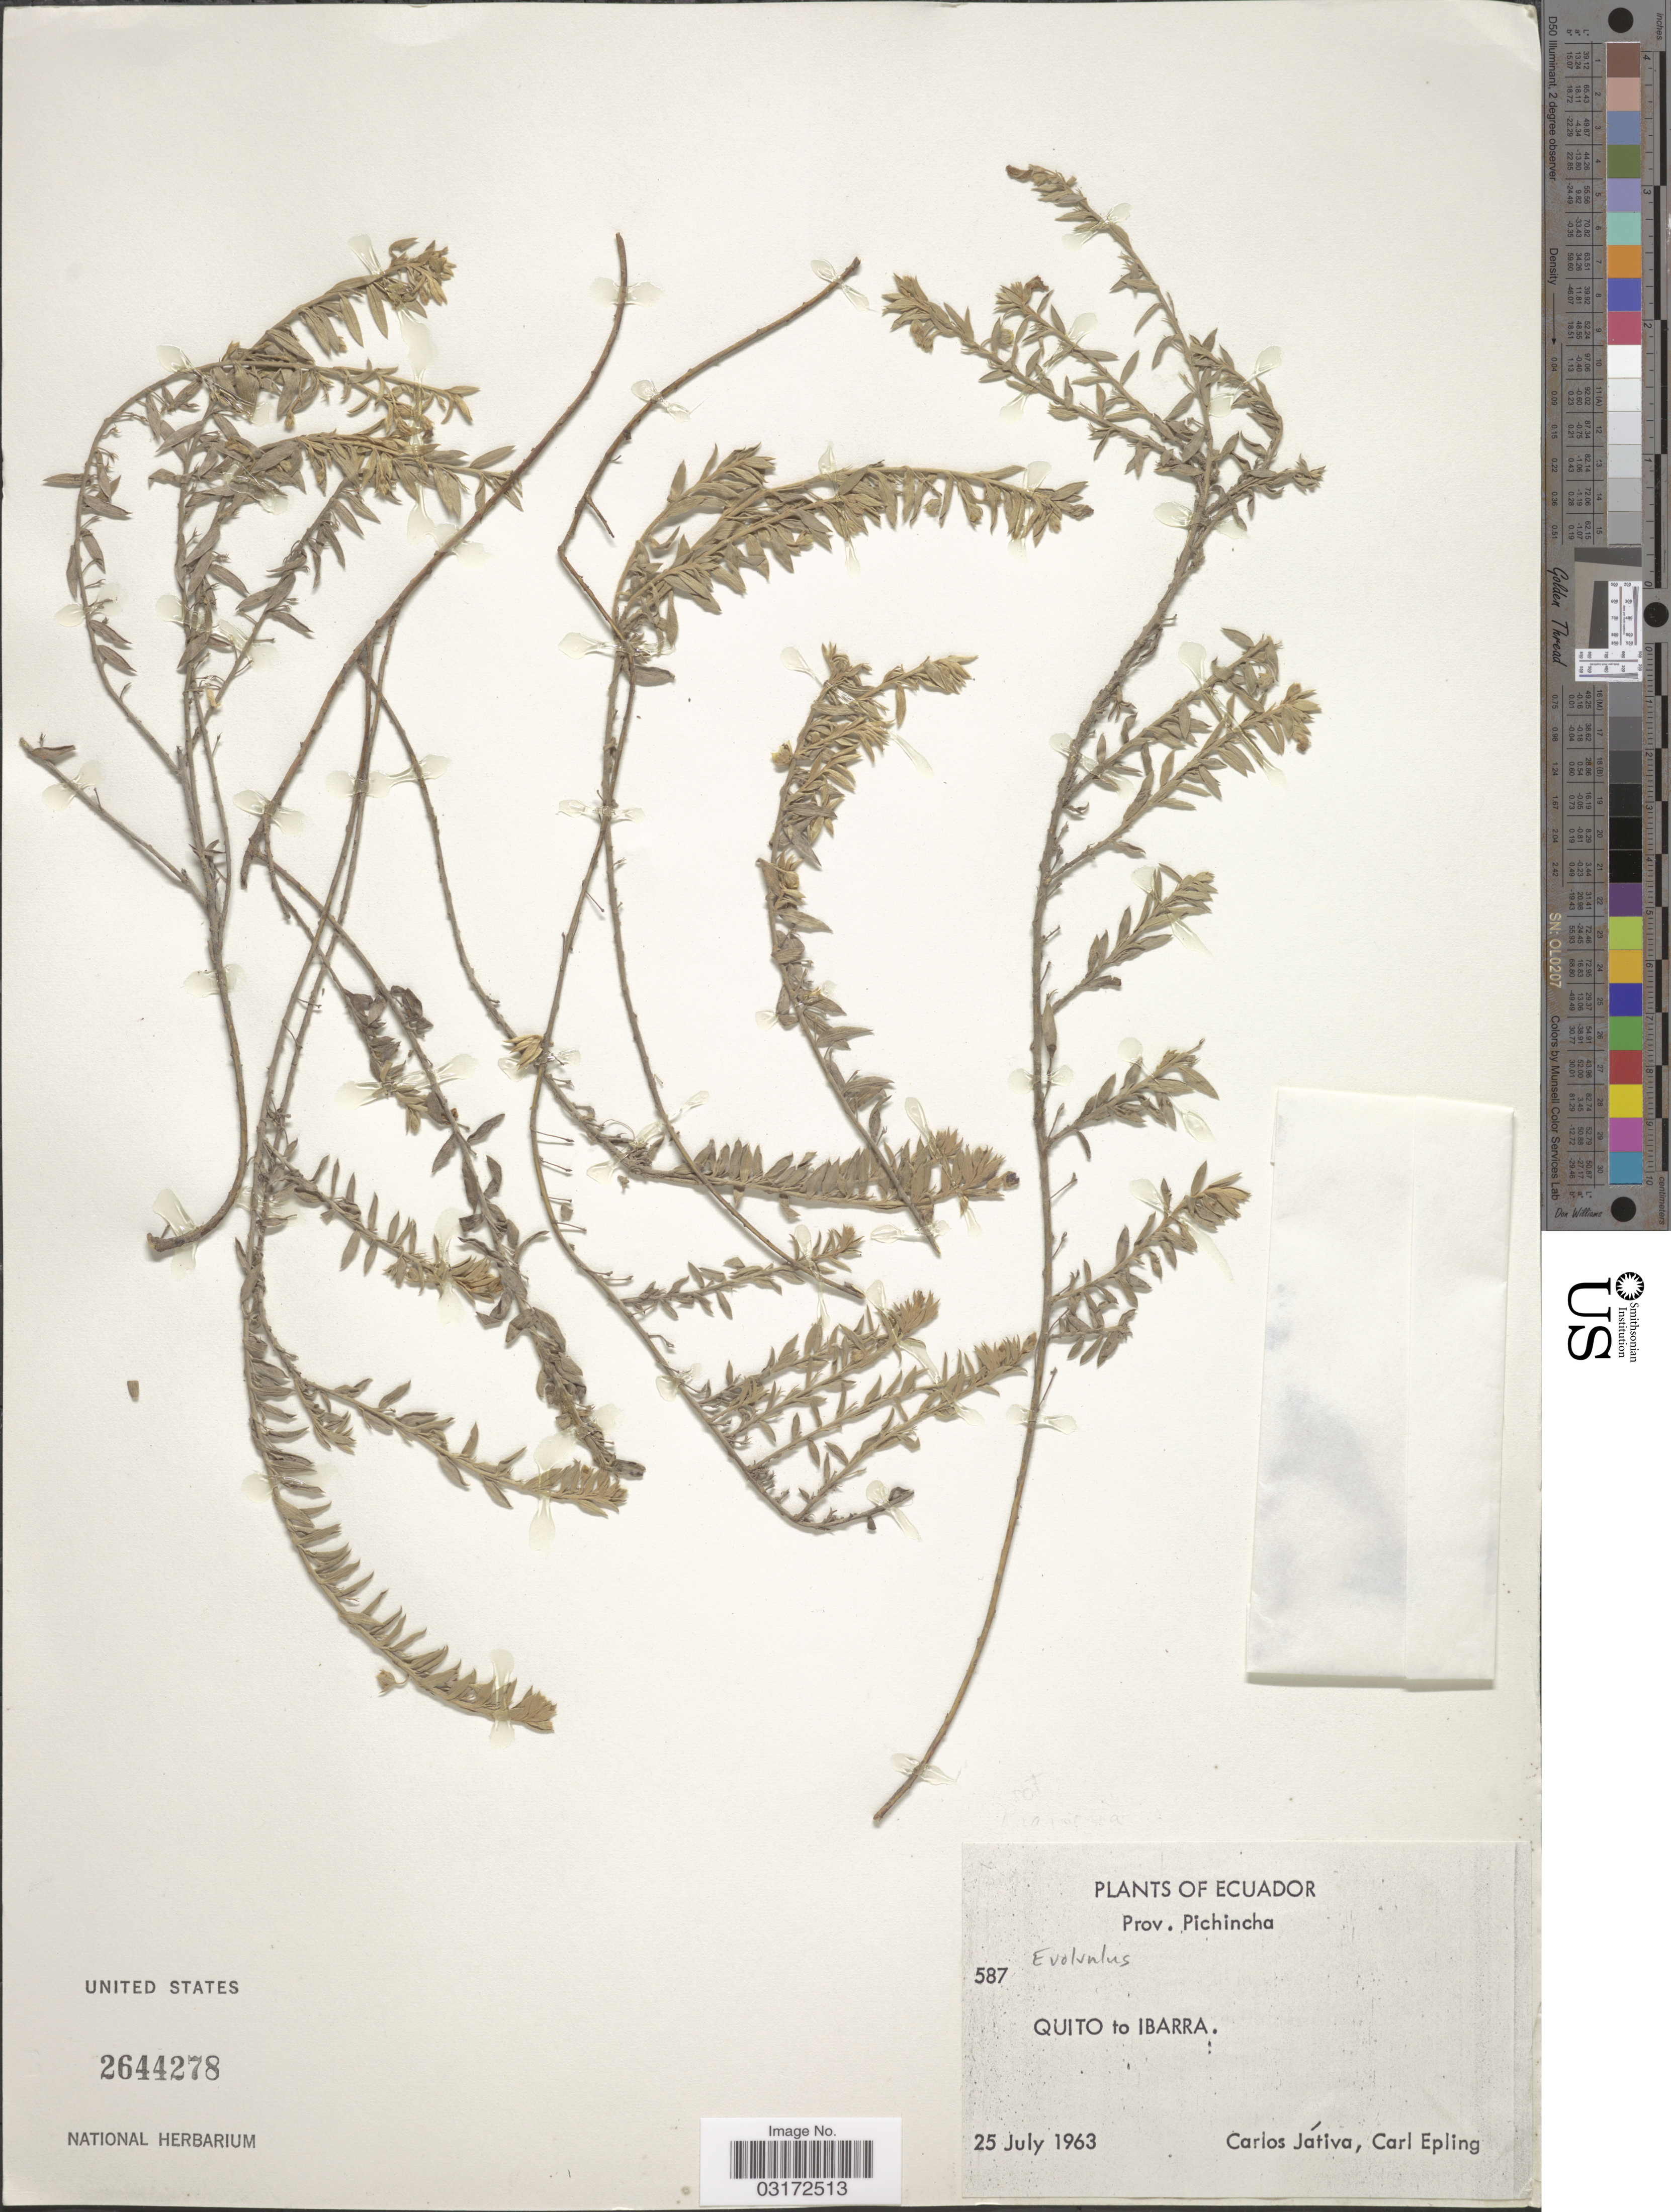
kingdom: Plantae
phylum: Tracheophyta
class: Magnoliopsida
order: Solanales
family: Convolvulaceae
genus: Evolvulus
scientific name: Evolvulus sp.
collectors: C. D. Játiva & C. C. Epling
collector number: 587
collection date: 1963-07-25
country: Ecuador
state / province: Pichincha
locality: Quito to Ibarra.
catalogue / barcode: US 2644278